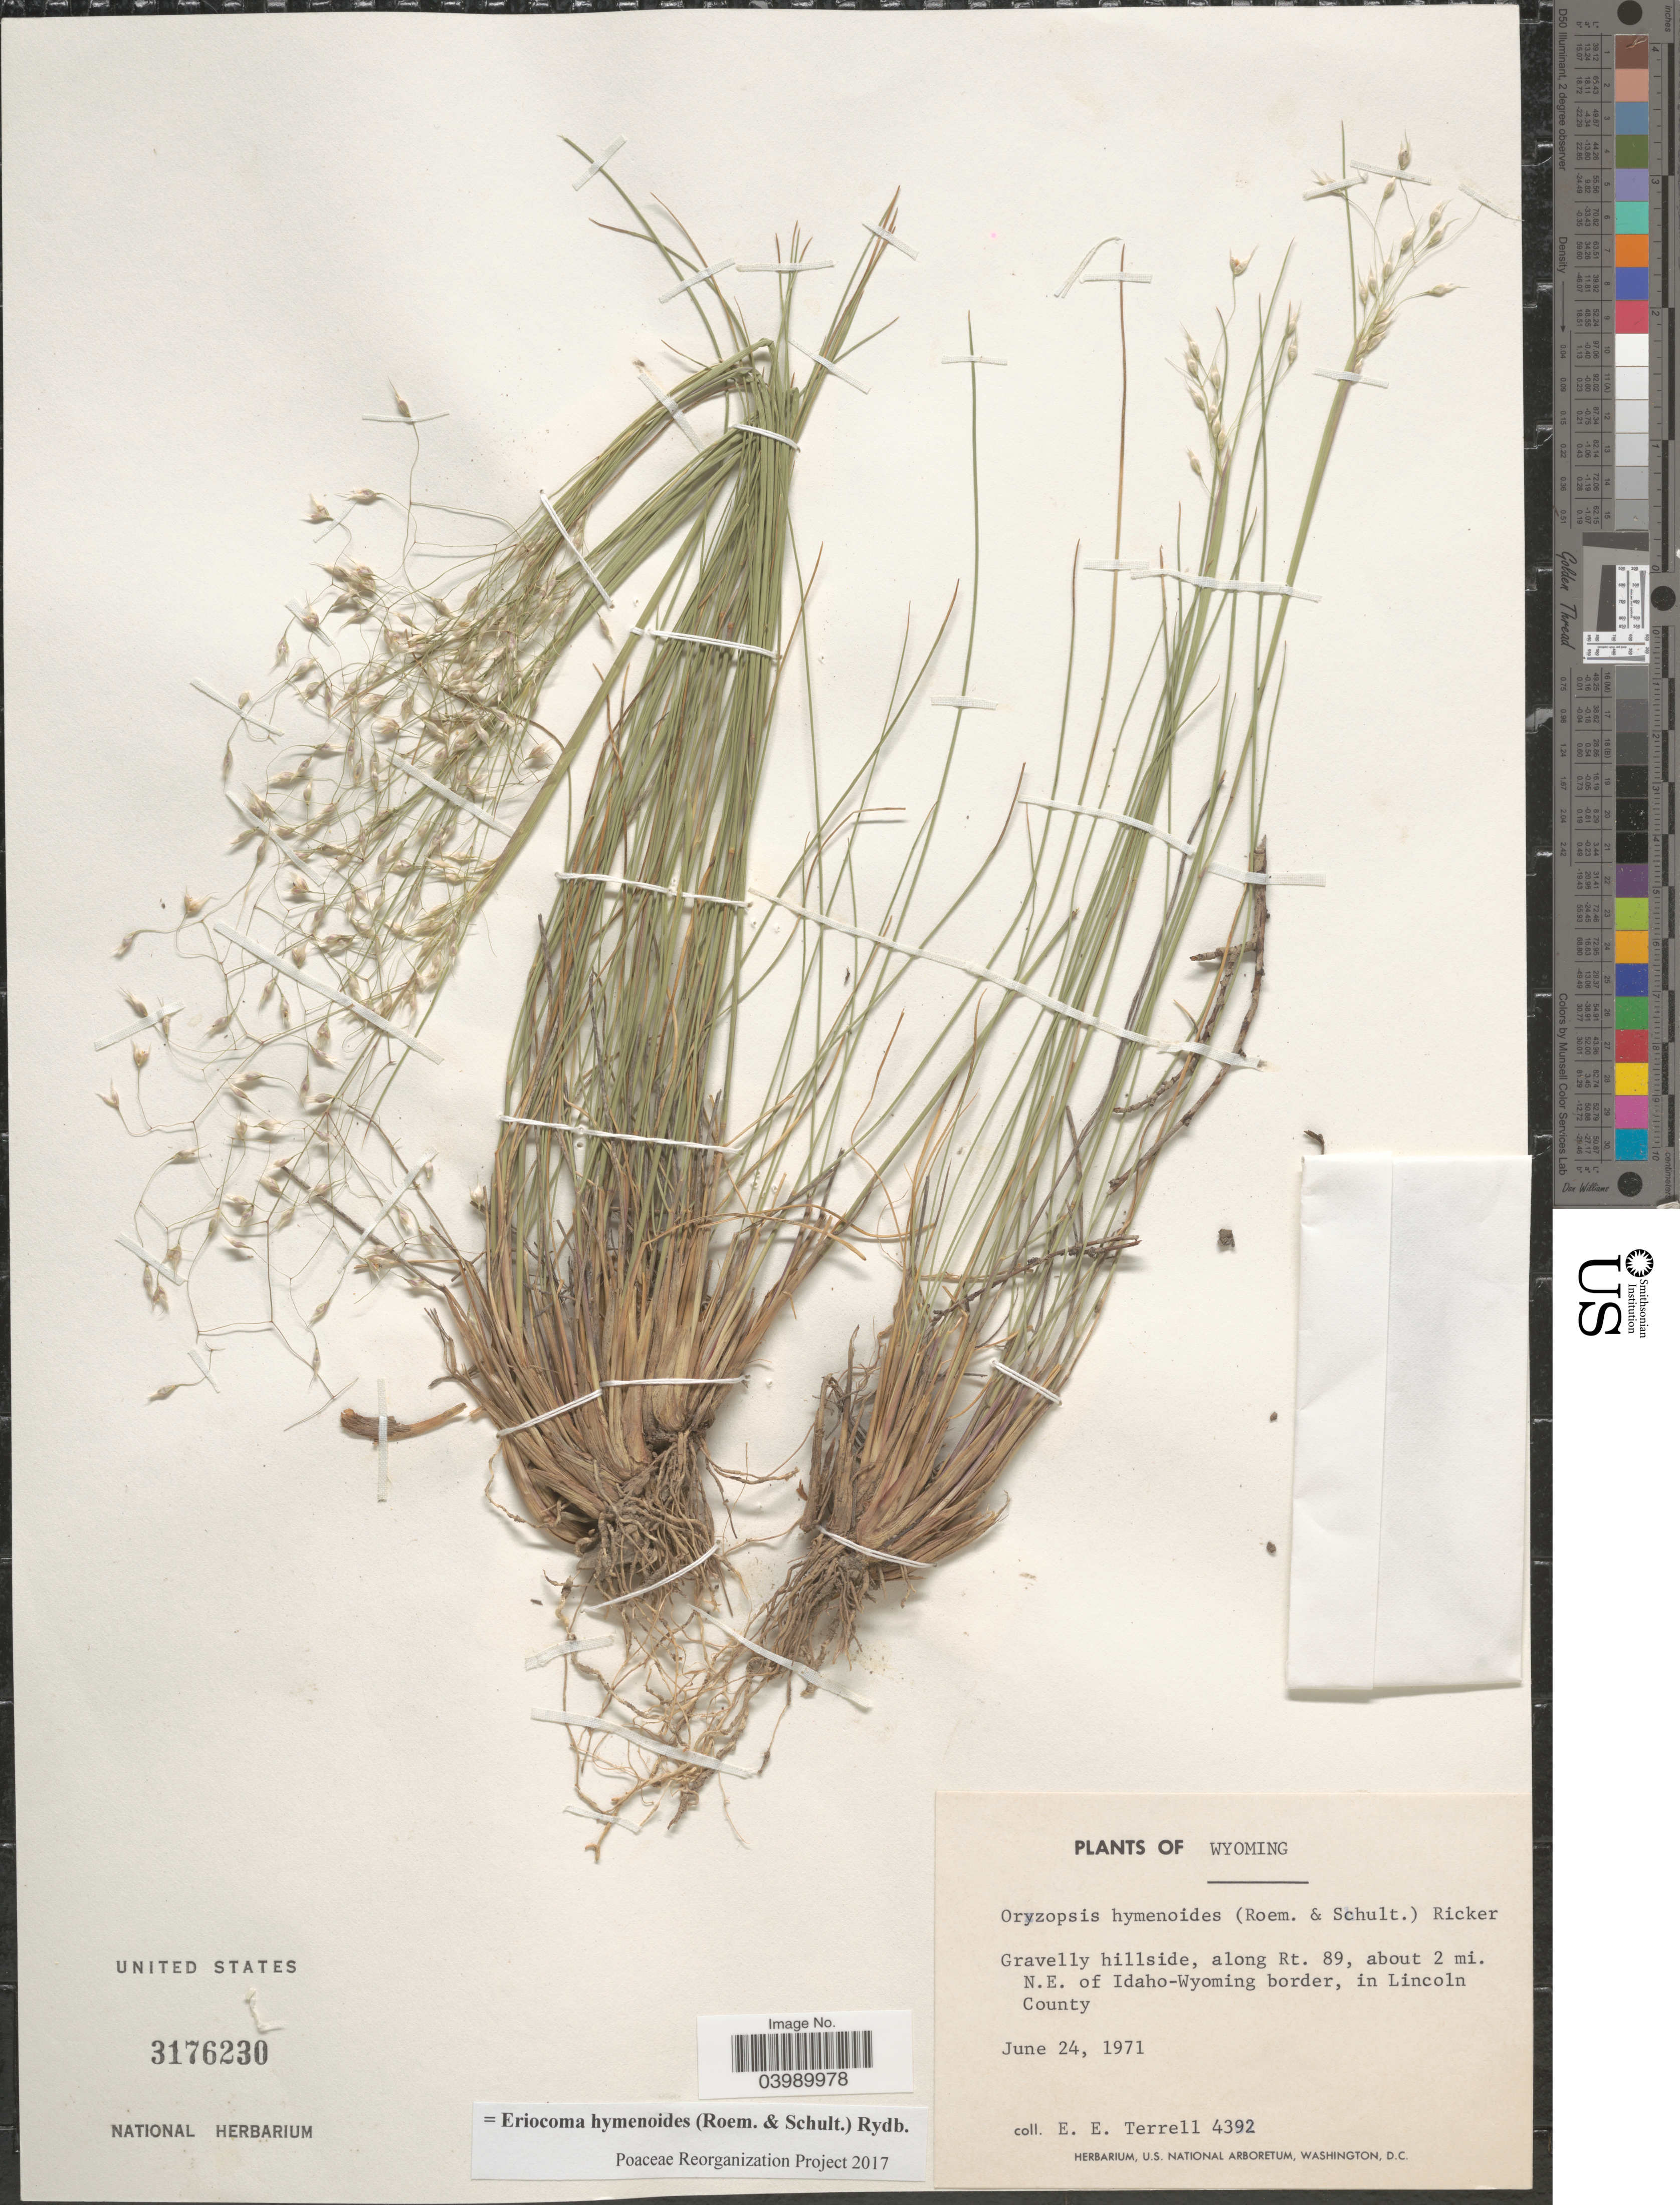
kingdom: Plantae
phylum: Tracheophyta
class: Liliopsida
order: Poales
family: Poaceae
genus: Eriocoma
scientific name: Eriocoma hymenoides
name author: (Roem. & Schult.) Rydb.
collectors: E. E. Terrell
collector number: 4392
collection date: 1971-06-24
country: United States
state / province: Wyoming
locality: Along Rt. 89, about 2 mi. N.E. of Idaho-Wyoming border, in Lincoln County.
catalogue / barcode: US 3176230